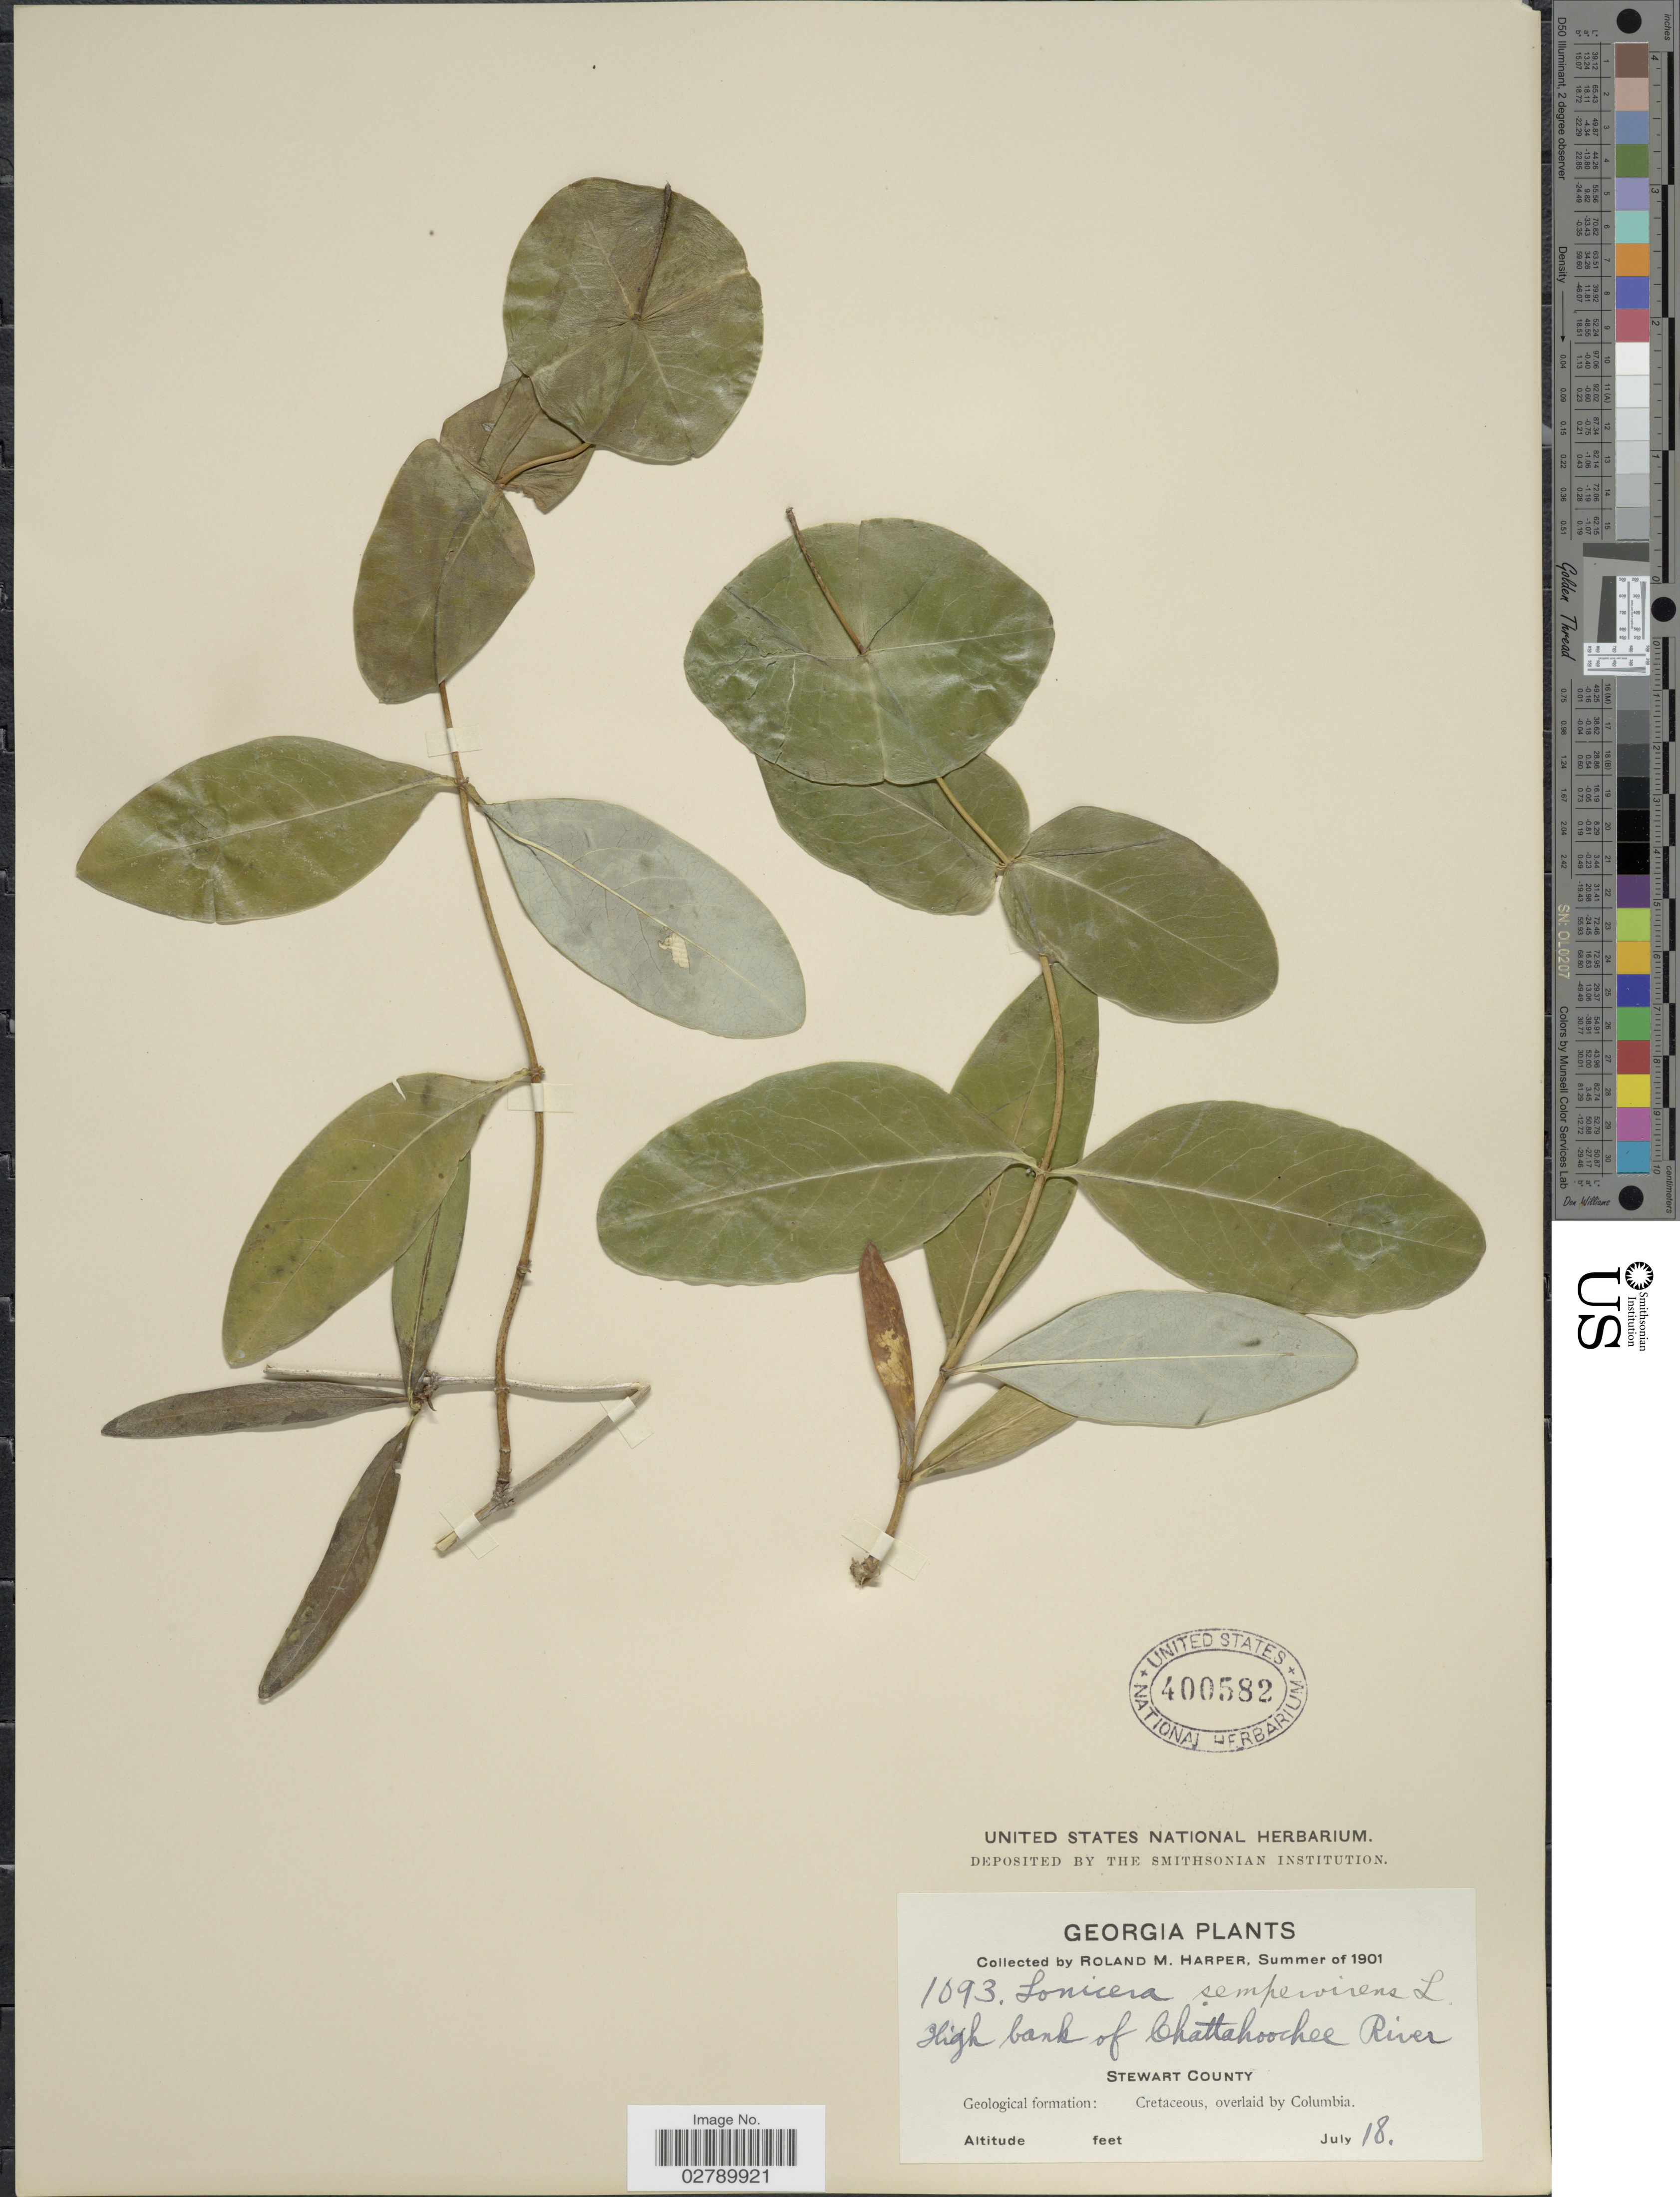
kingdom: Plantae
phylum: Tracheophyta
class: Magnoliopsida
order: Dipsacales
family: Caprifoliaceae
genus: Lonicera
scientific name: Lonicera sempervirens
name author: L.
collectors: R. M. Harper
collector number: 1093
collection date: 1901-07-18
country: United States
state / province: Georgia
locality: High bank of Chattahoochee River. Stewart County.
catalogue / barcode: US 400582